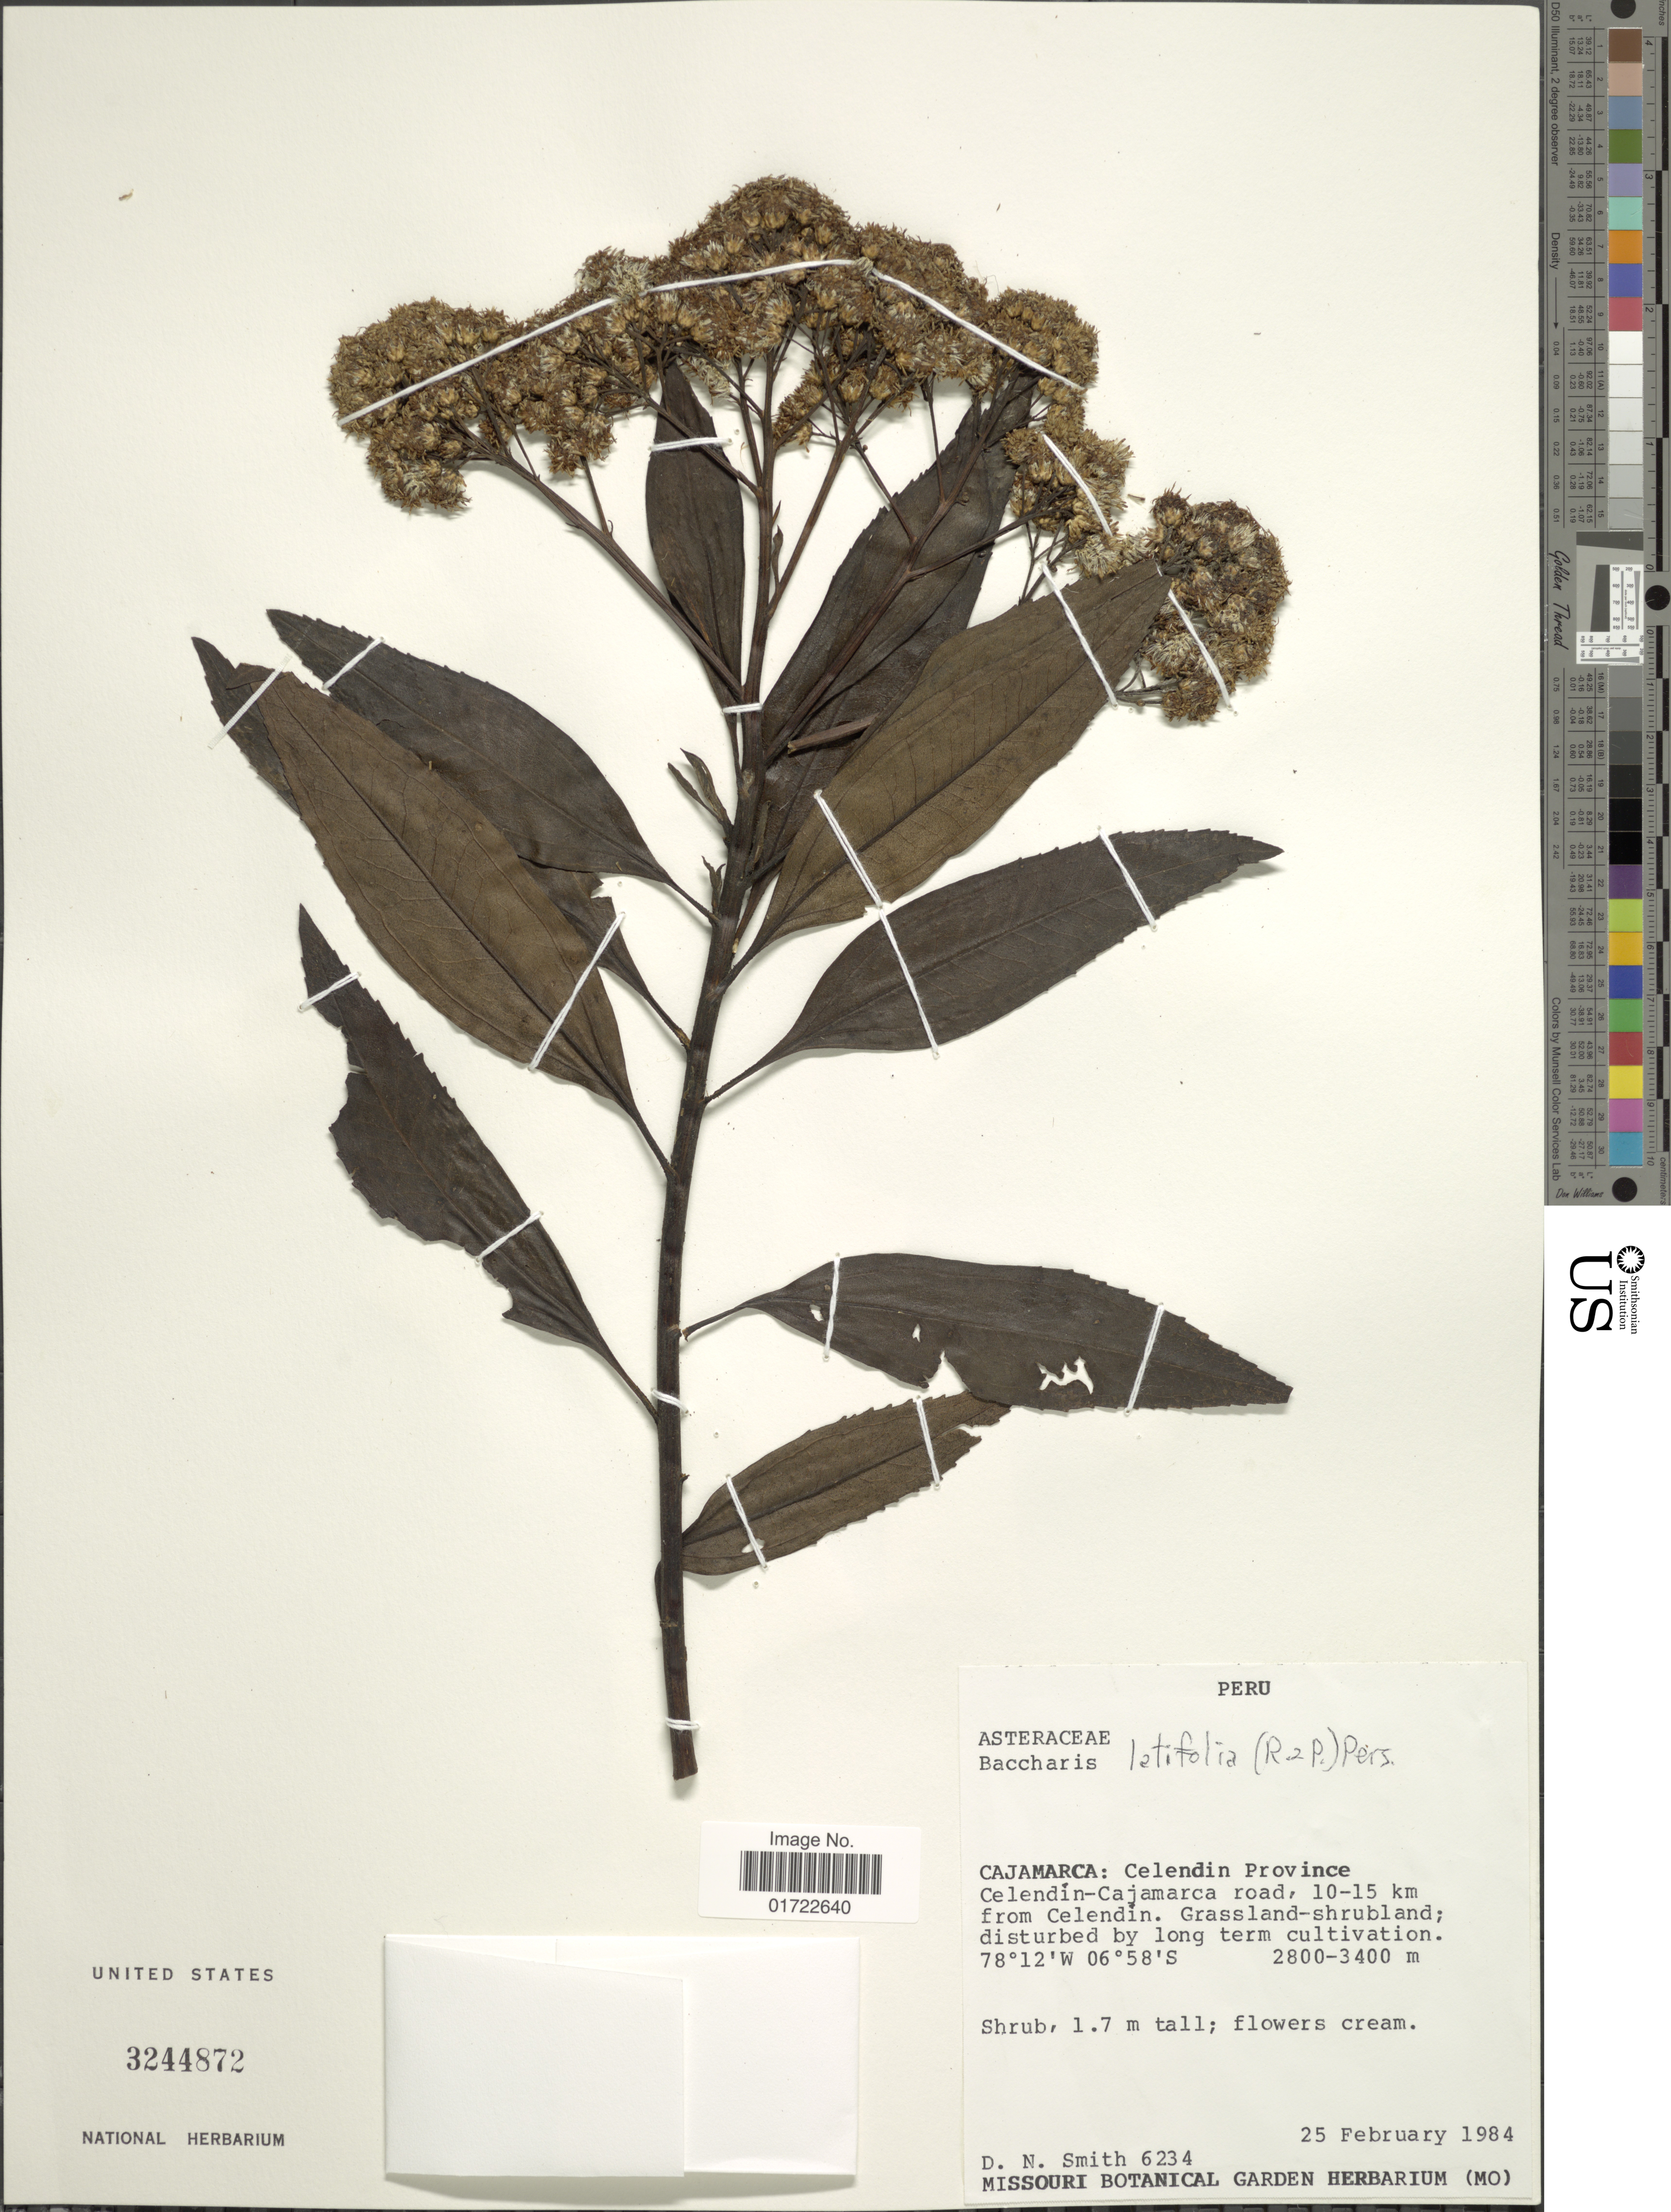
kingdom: Plantae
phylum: Tracheophyta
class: Magnoliopsida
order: Asterales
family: Asteraceae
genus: Baccharis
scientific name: Baccharis latifolia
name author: (Ruiz & Pav.) Pers.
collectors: D. Smith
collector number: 6234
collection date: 1984-02-25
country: Peru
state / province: Cajamarca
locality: Celendin Province, Celendin-Cajamarca road, 10-15 km from Celendin.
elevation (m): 2800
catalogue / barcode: US 3244875